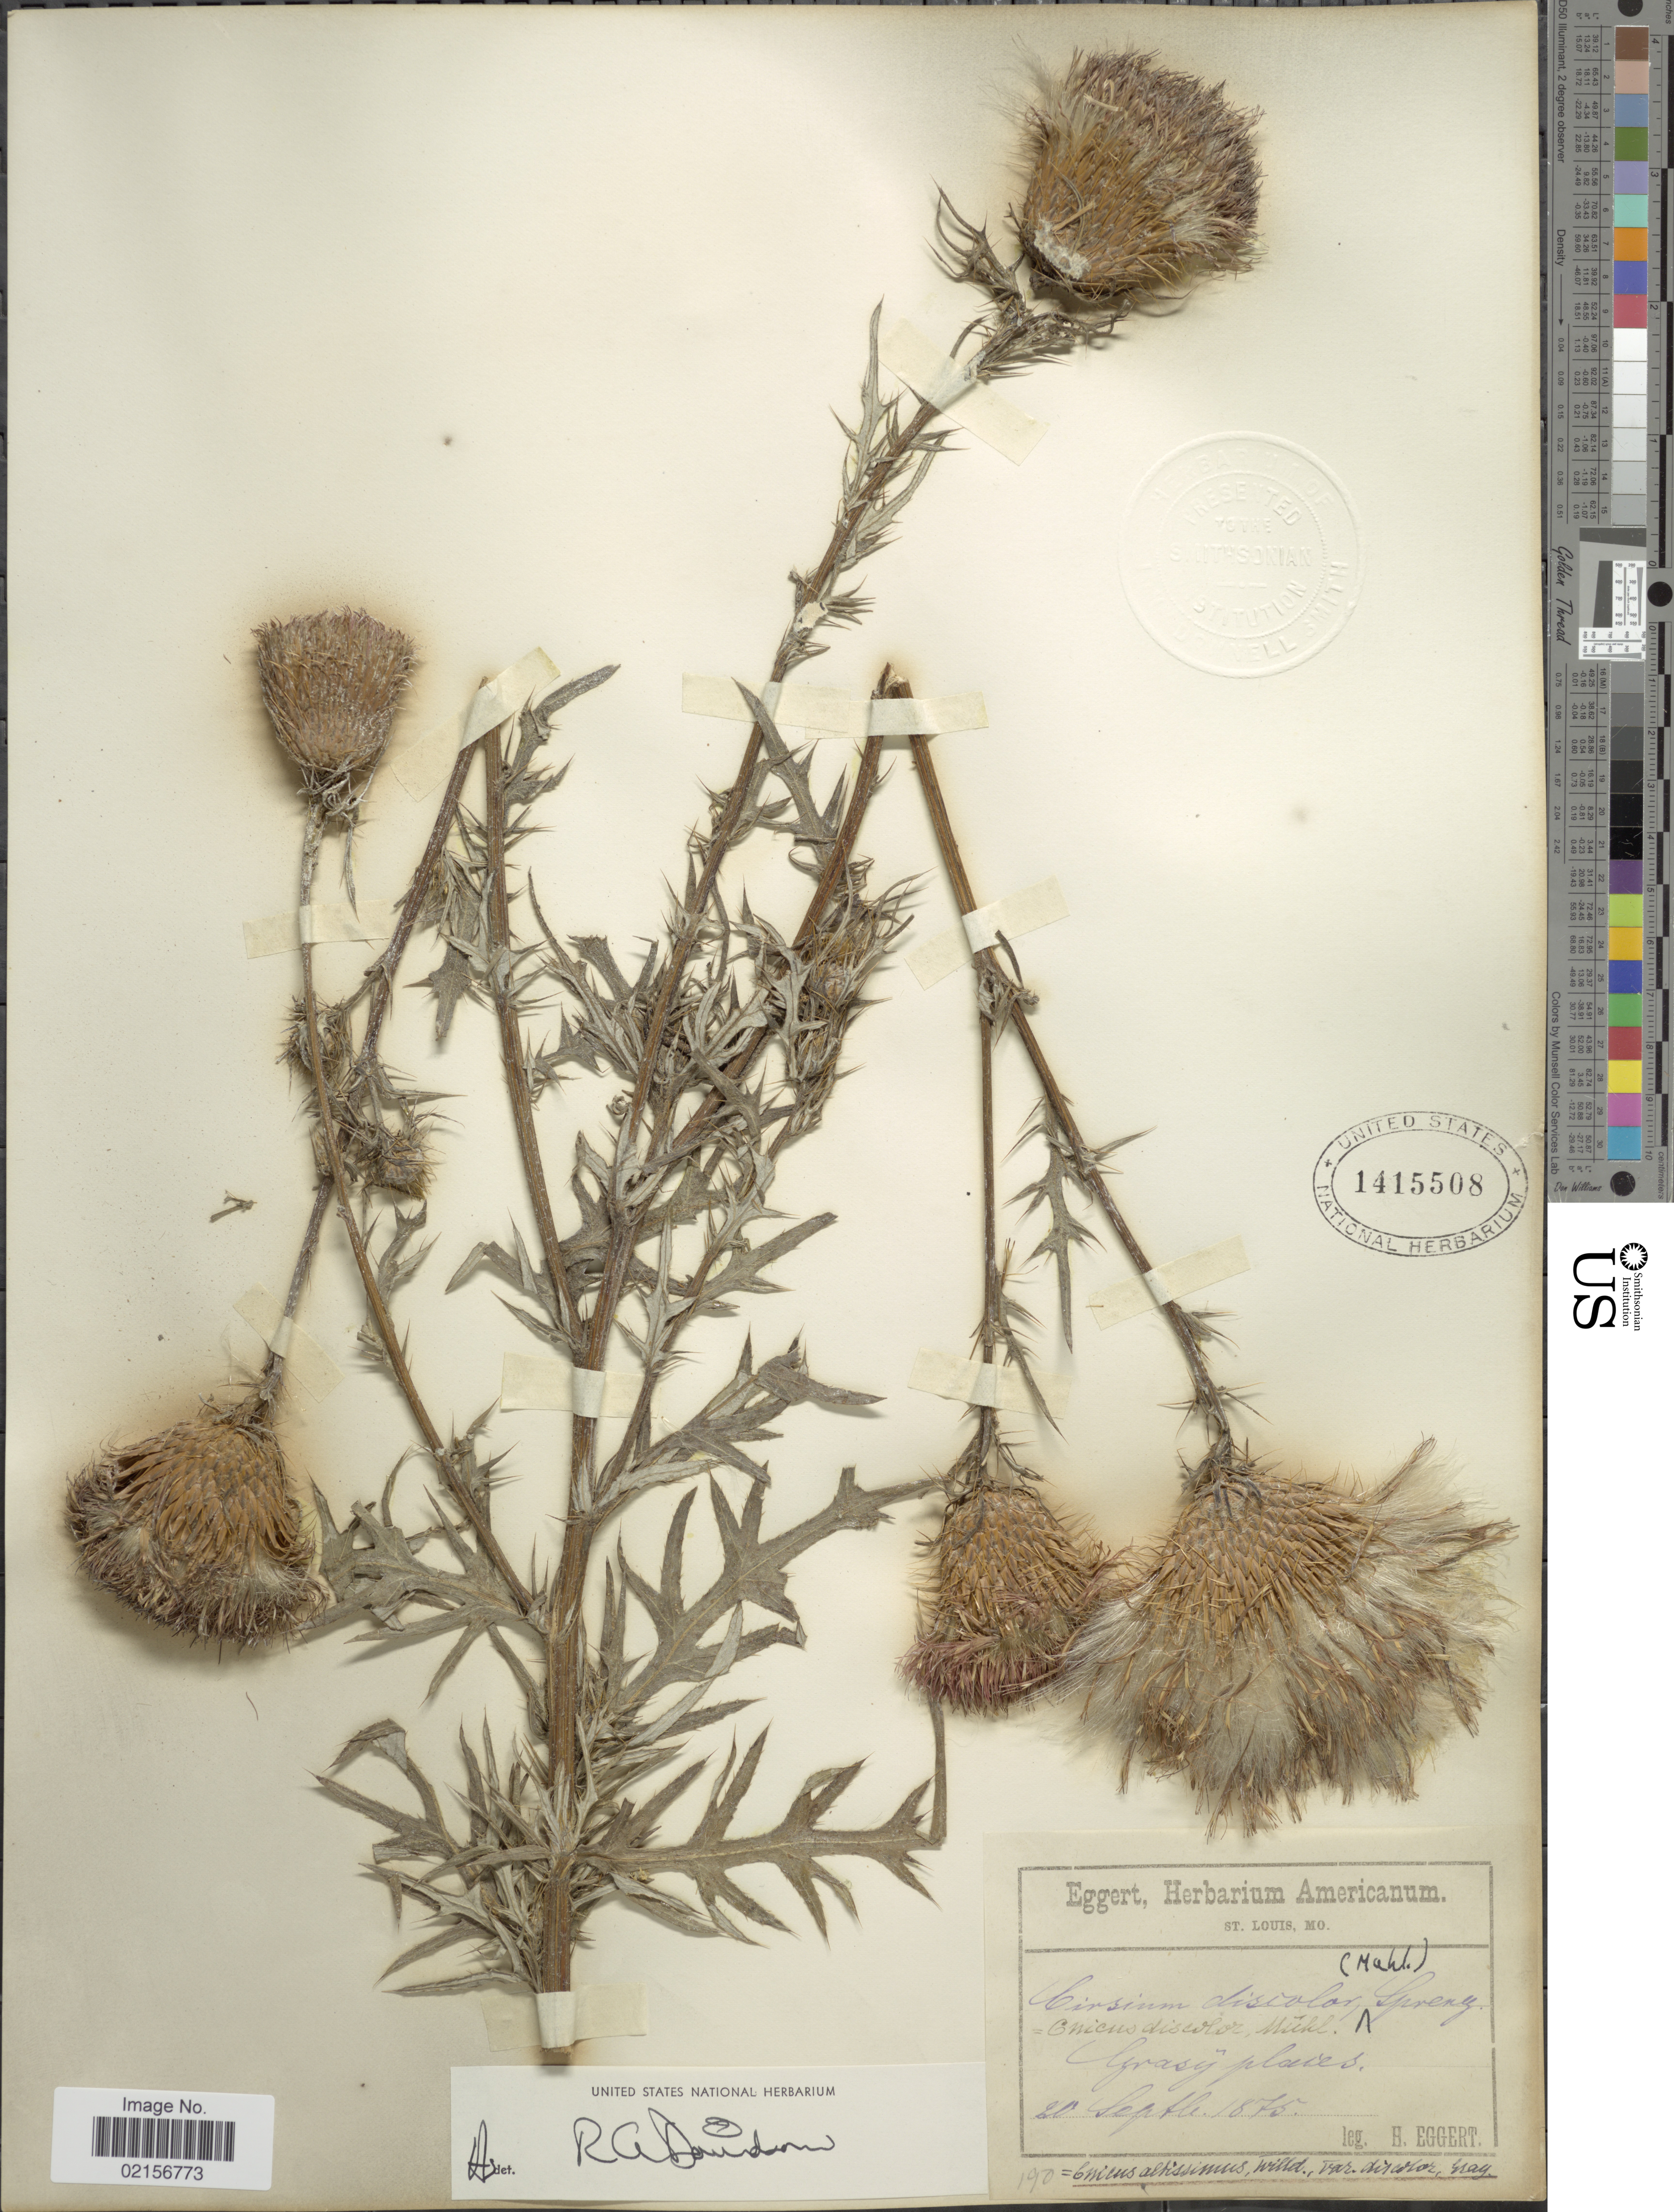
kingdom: Plantae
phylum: Tracheophyta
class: Magnoliopsida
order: Asterales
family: Asteraceae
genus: Cirsium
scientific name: Cirsium discolor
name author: (Muhl. ex Willd.) Spreng.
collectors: H. Eggert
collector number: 190?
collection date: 1875-07-20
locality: Grassy places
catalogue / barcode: US 1415508